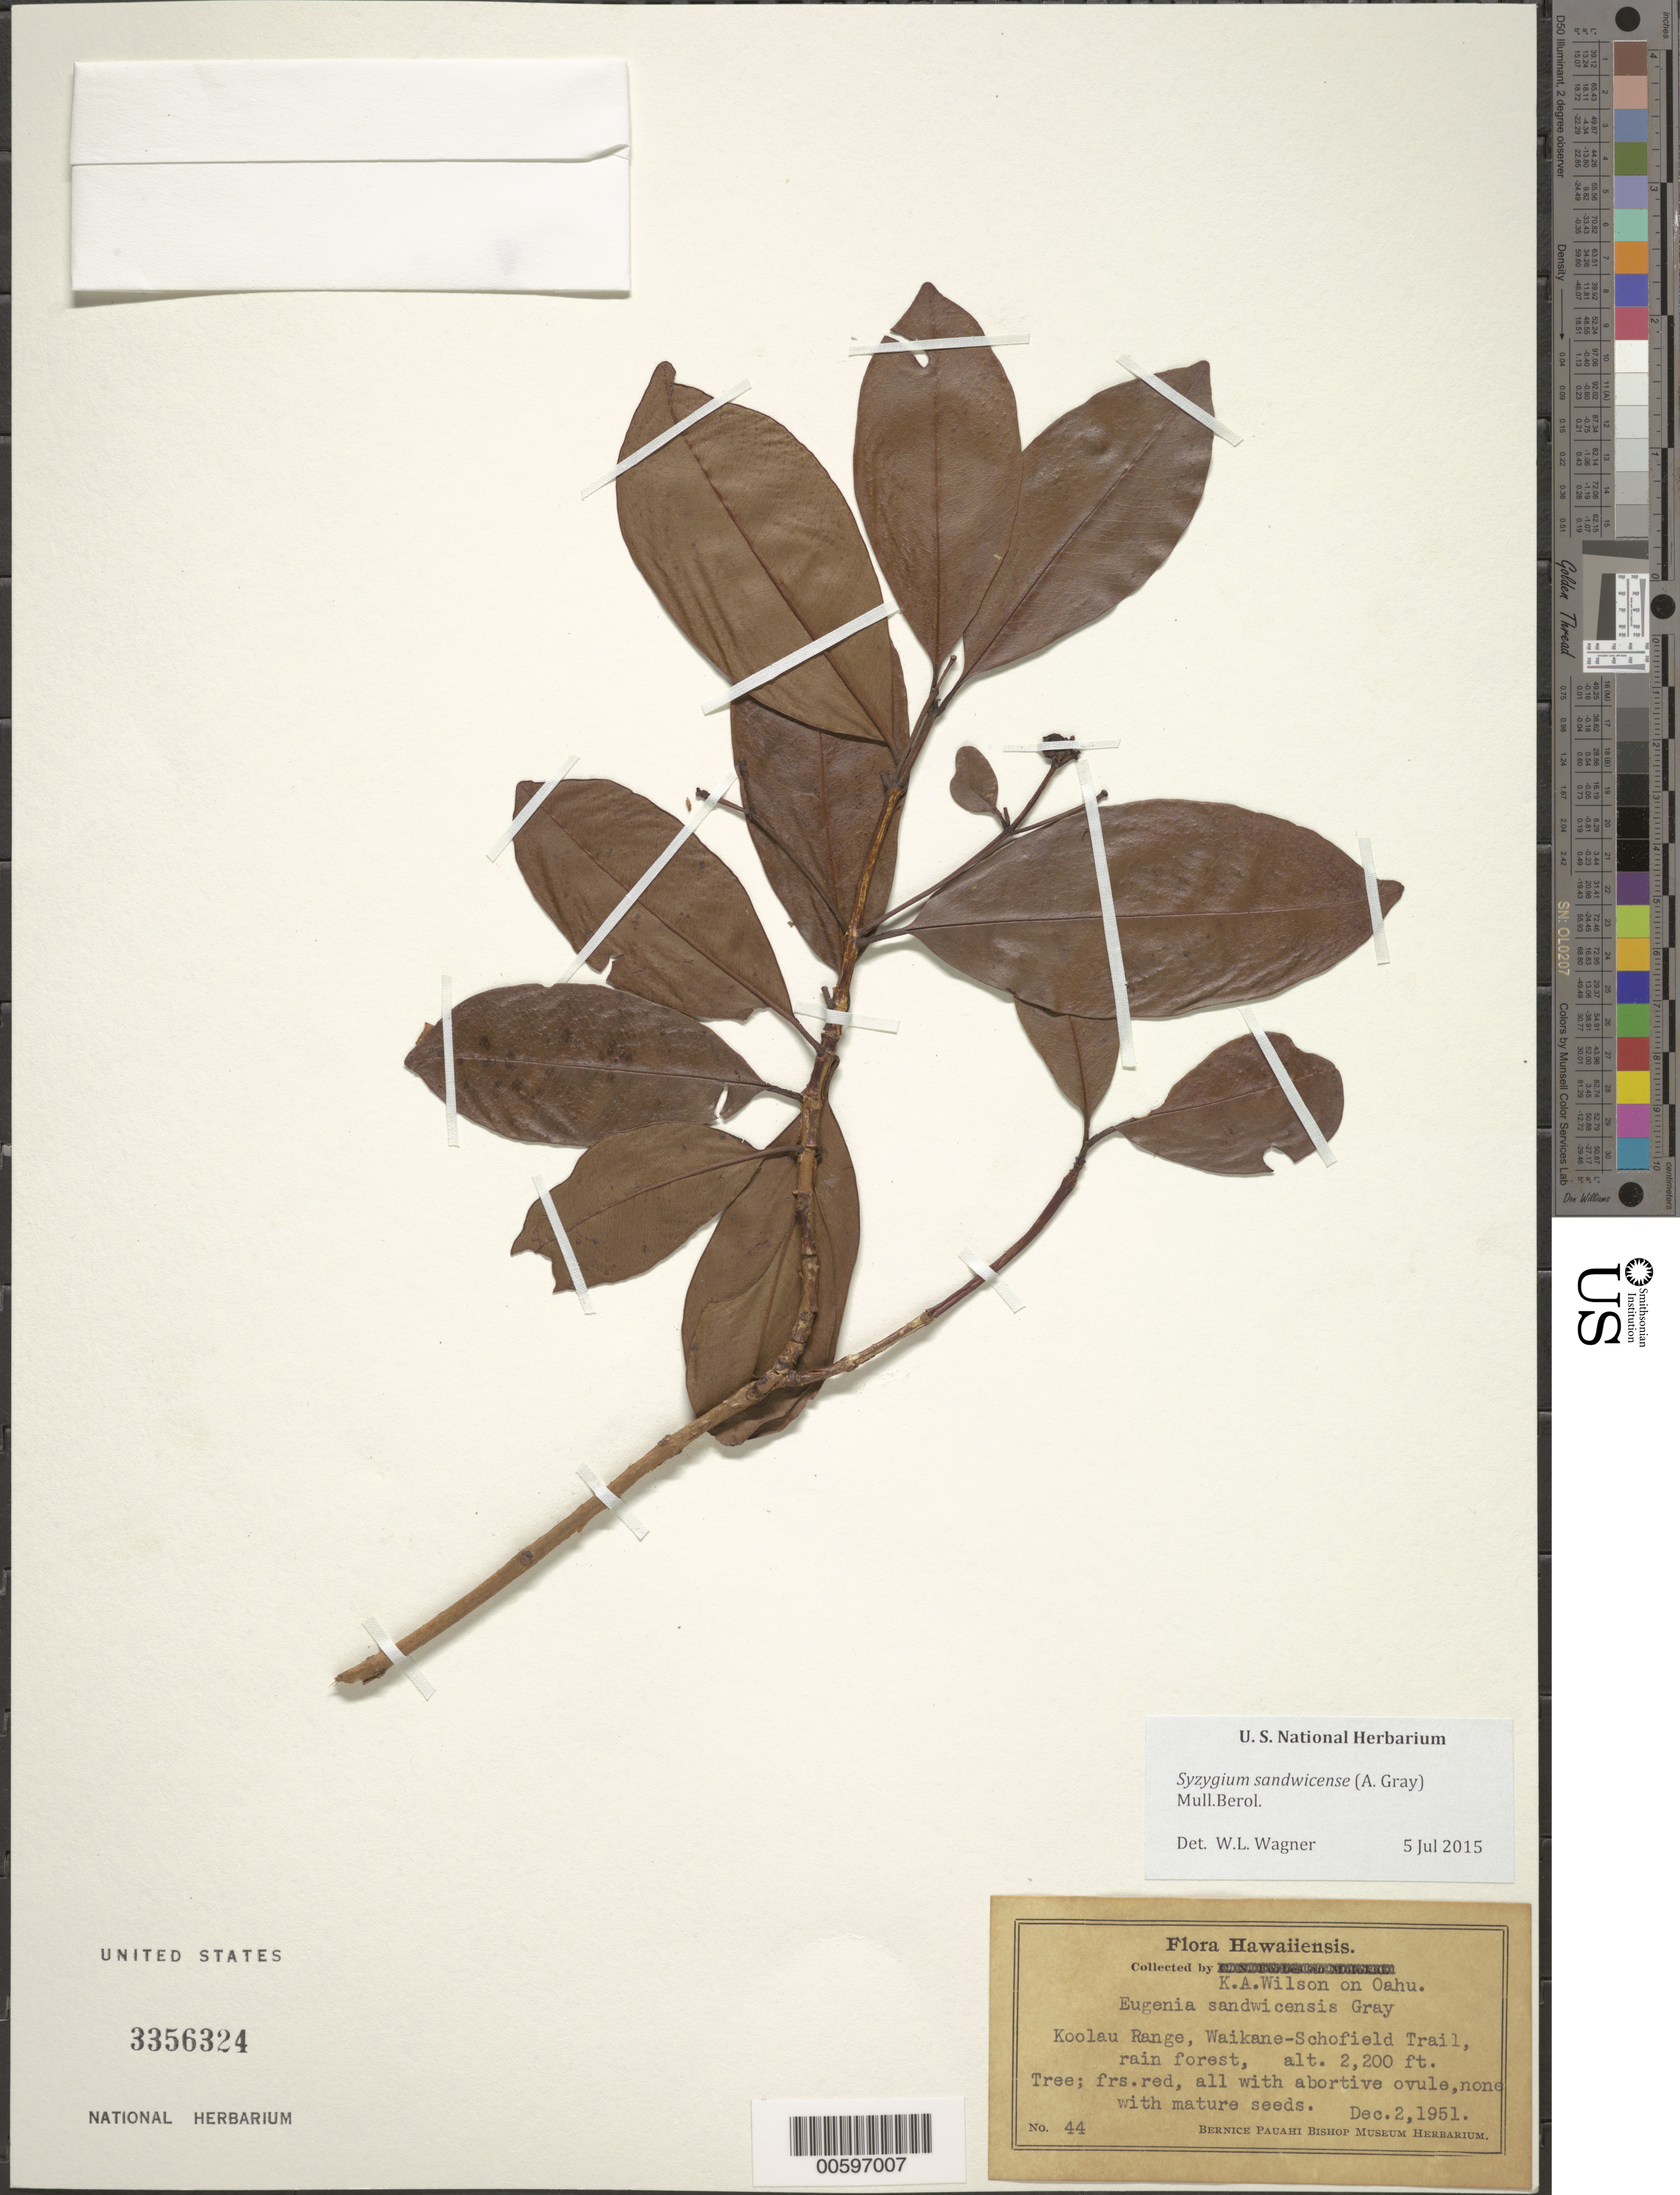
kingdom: Plantae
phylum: Tracheophyta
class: Magnoliopsida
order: Myrtales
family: Myrtaceae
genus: Syzygium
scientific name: Syzygium sandwicense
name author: (A. Gray) Müll. Stuttg.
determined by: Wagner, W. L., (BOT), Smithsonian Institution - National Museum of Natural History (UNITED STATES)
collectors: K. A. Wilson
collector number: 44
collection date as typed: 2 Dec 1951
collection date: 1951-12-02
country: United States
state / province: Hawaii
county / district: Honolulu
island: Oahu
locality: Koolau Range, Waikane-Schofield Trail.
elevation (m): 671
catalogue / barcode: US 3356324